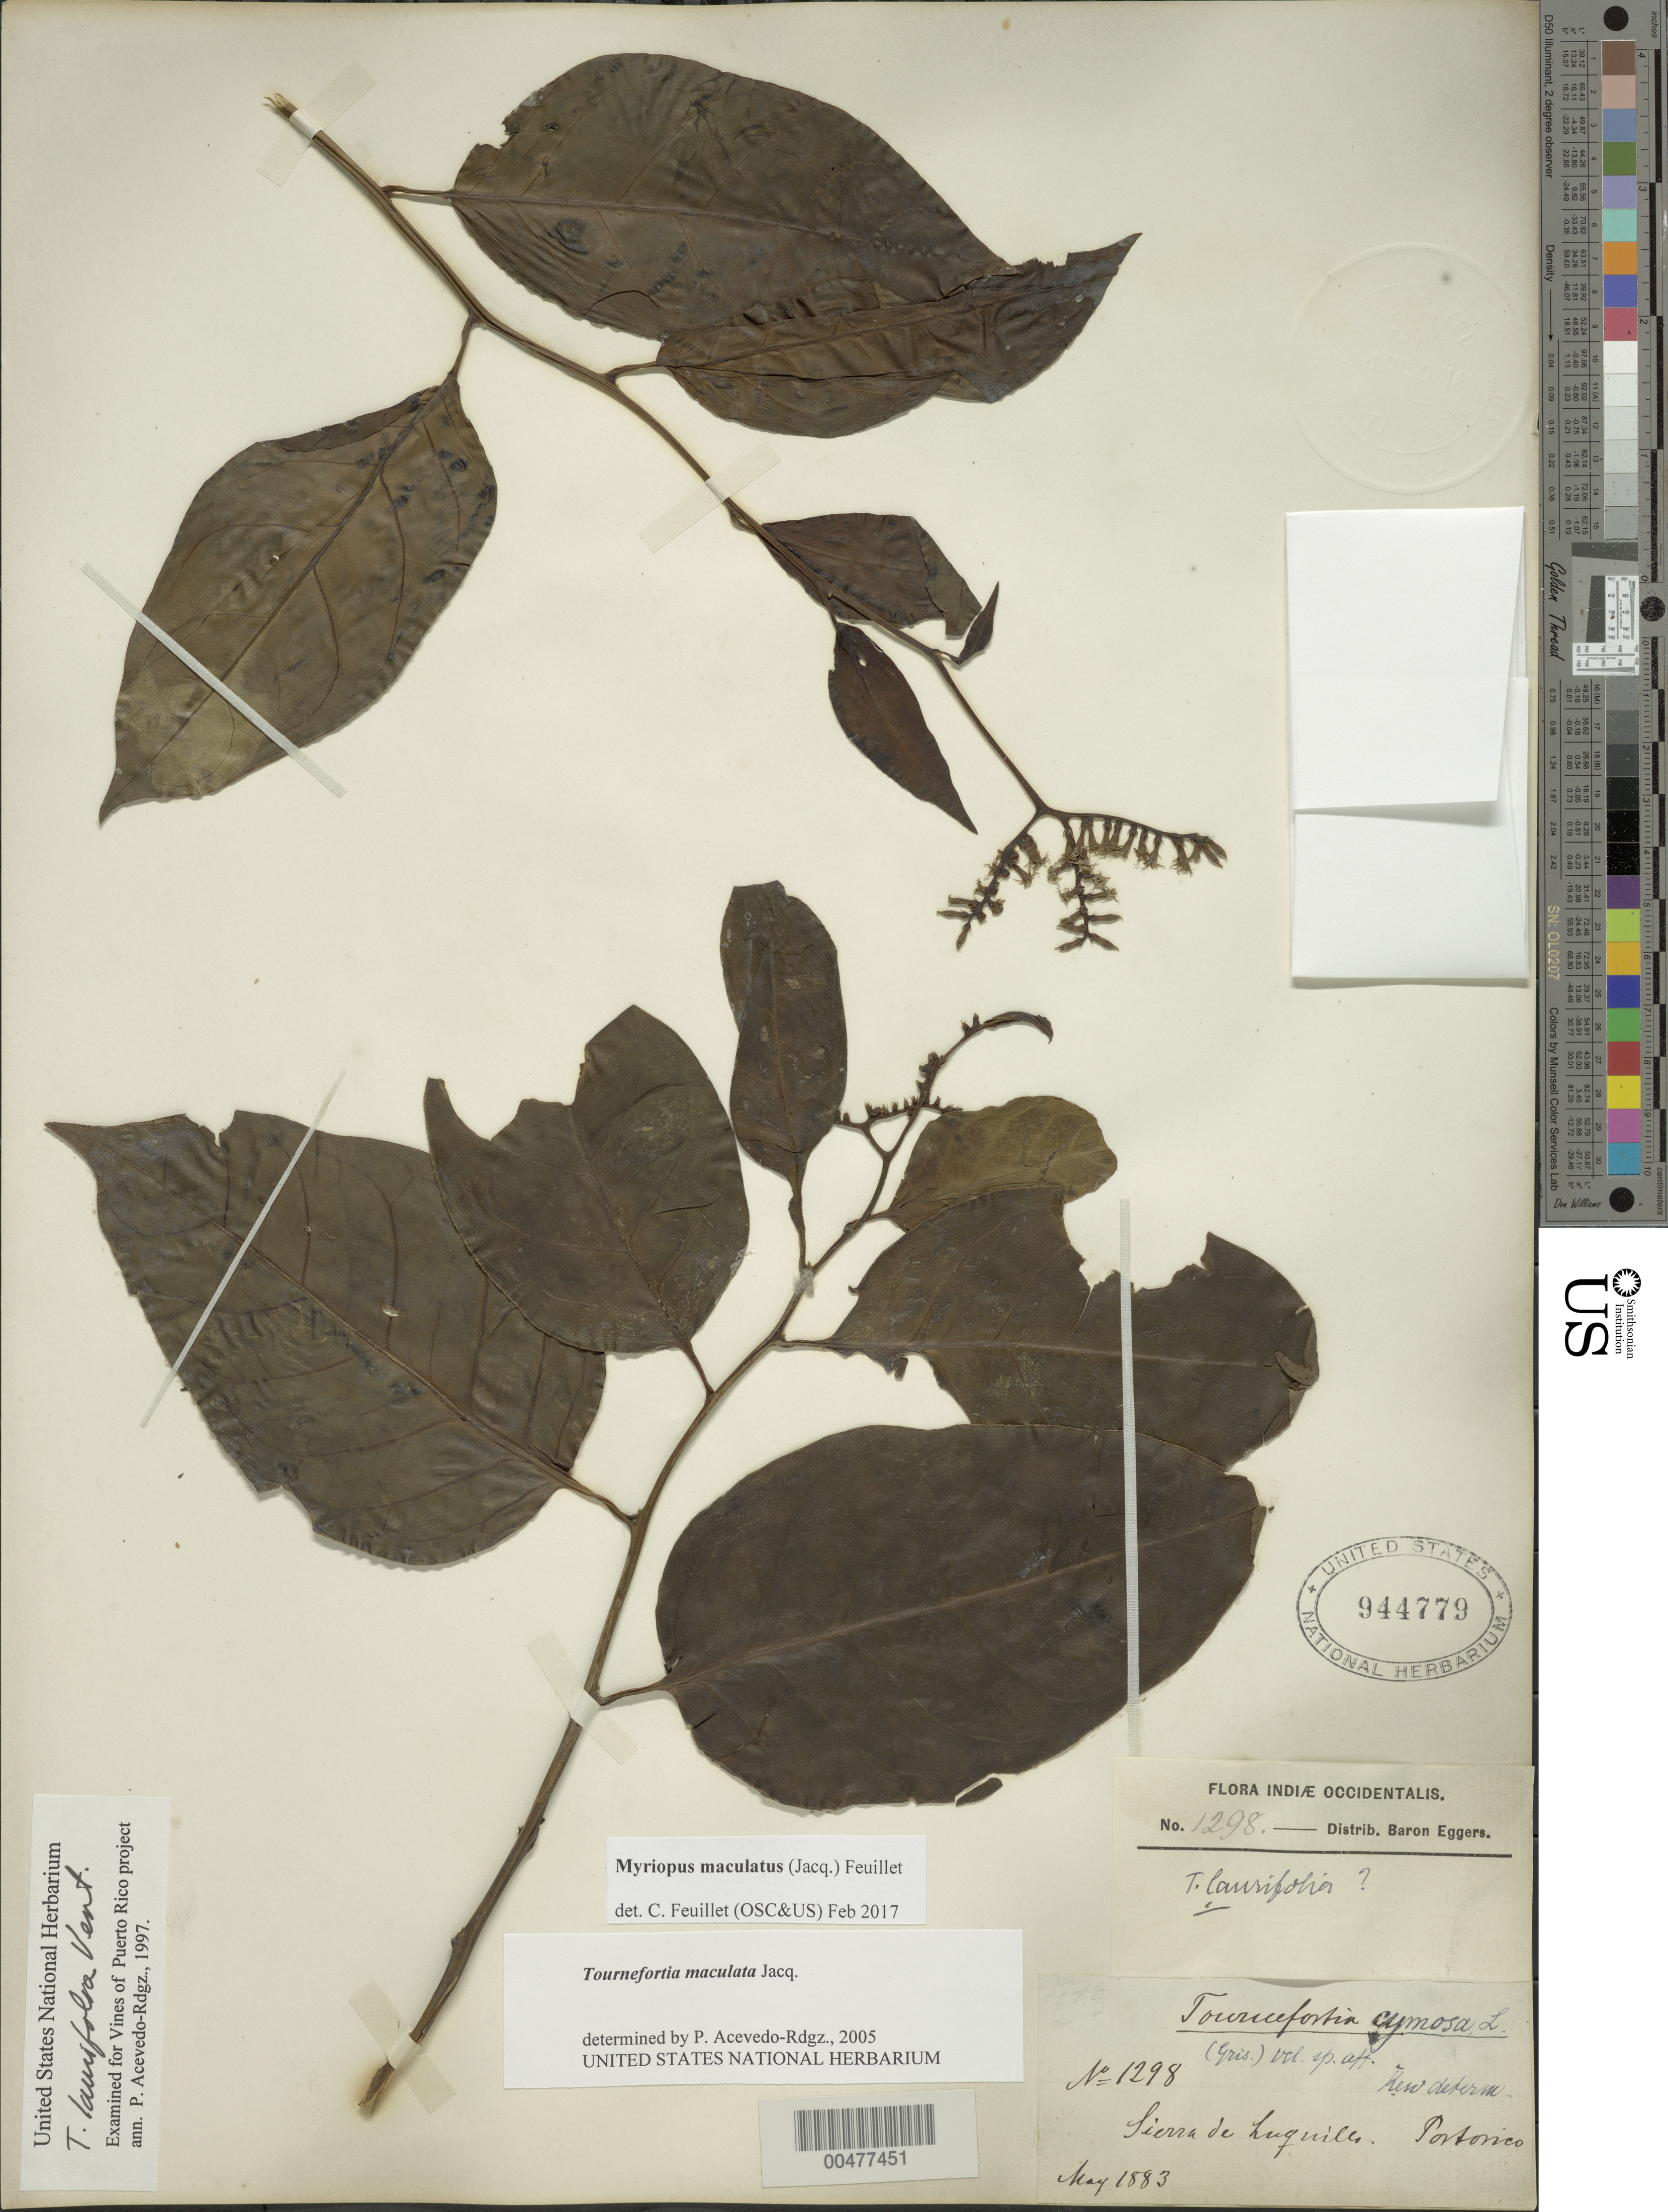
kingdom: Plantae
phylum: Tracheophyta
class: Magnoliopsida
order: Boraginales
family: Heliotropiaceae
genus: Myriopus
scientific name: Myriopus maculatus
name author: (Jacq.) Feuillet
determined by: Feuillet, C.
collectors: H. F. A. von Eggers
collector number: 1298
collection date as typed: May 1883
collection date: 1883-05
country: Puerto Rico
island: Greater Antilles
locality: Sierra de Luquillo.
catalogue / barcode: US 944779